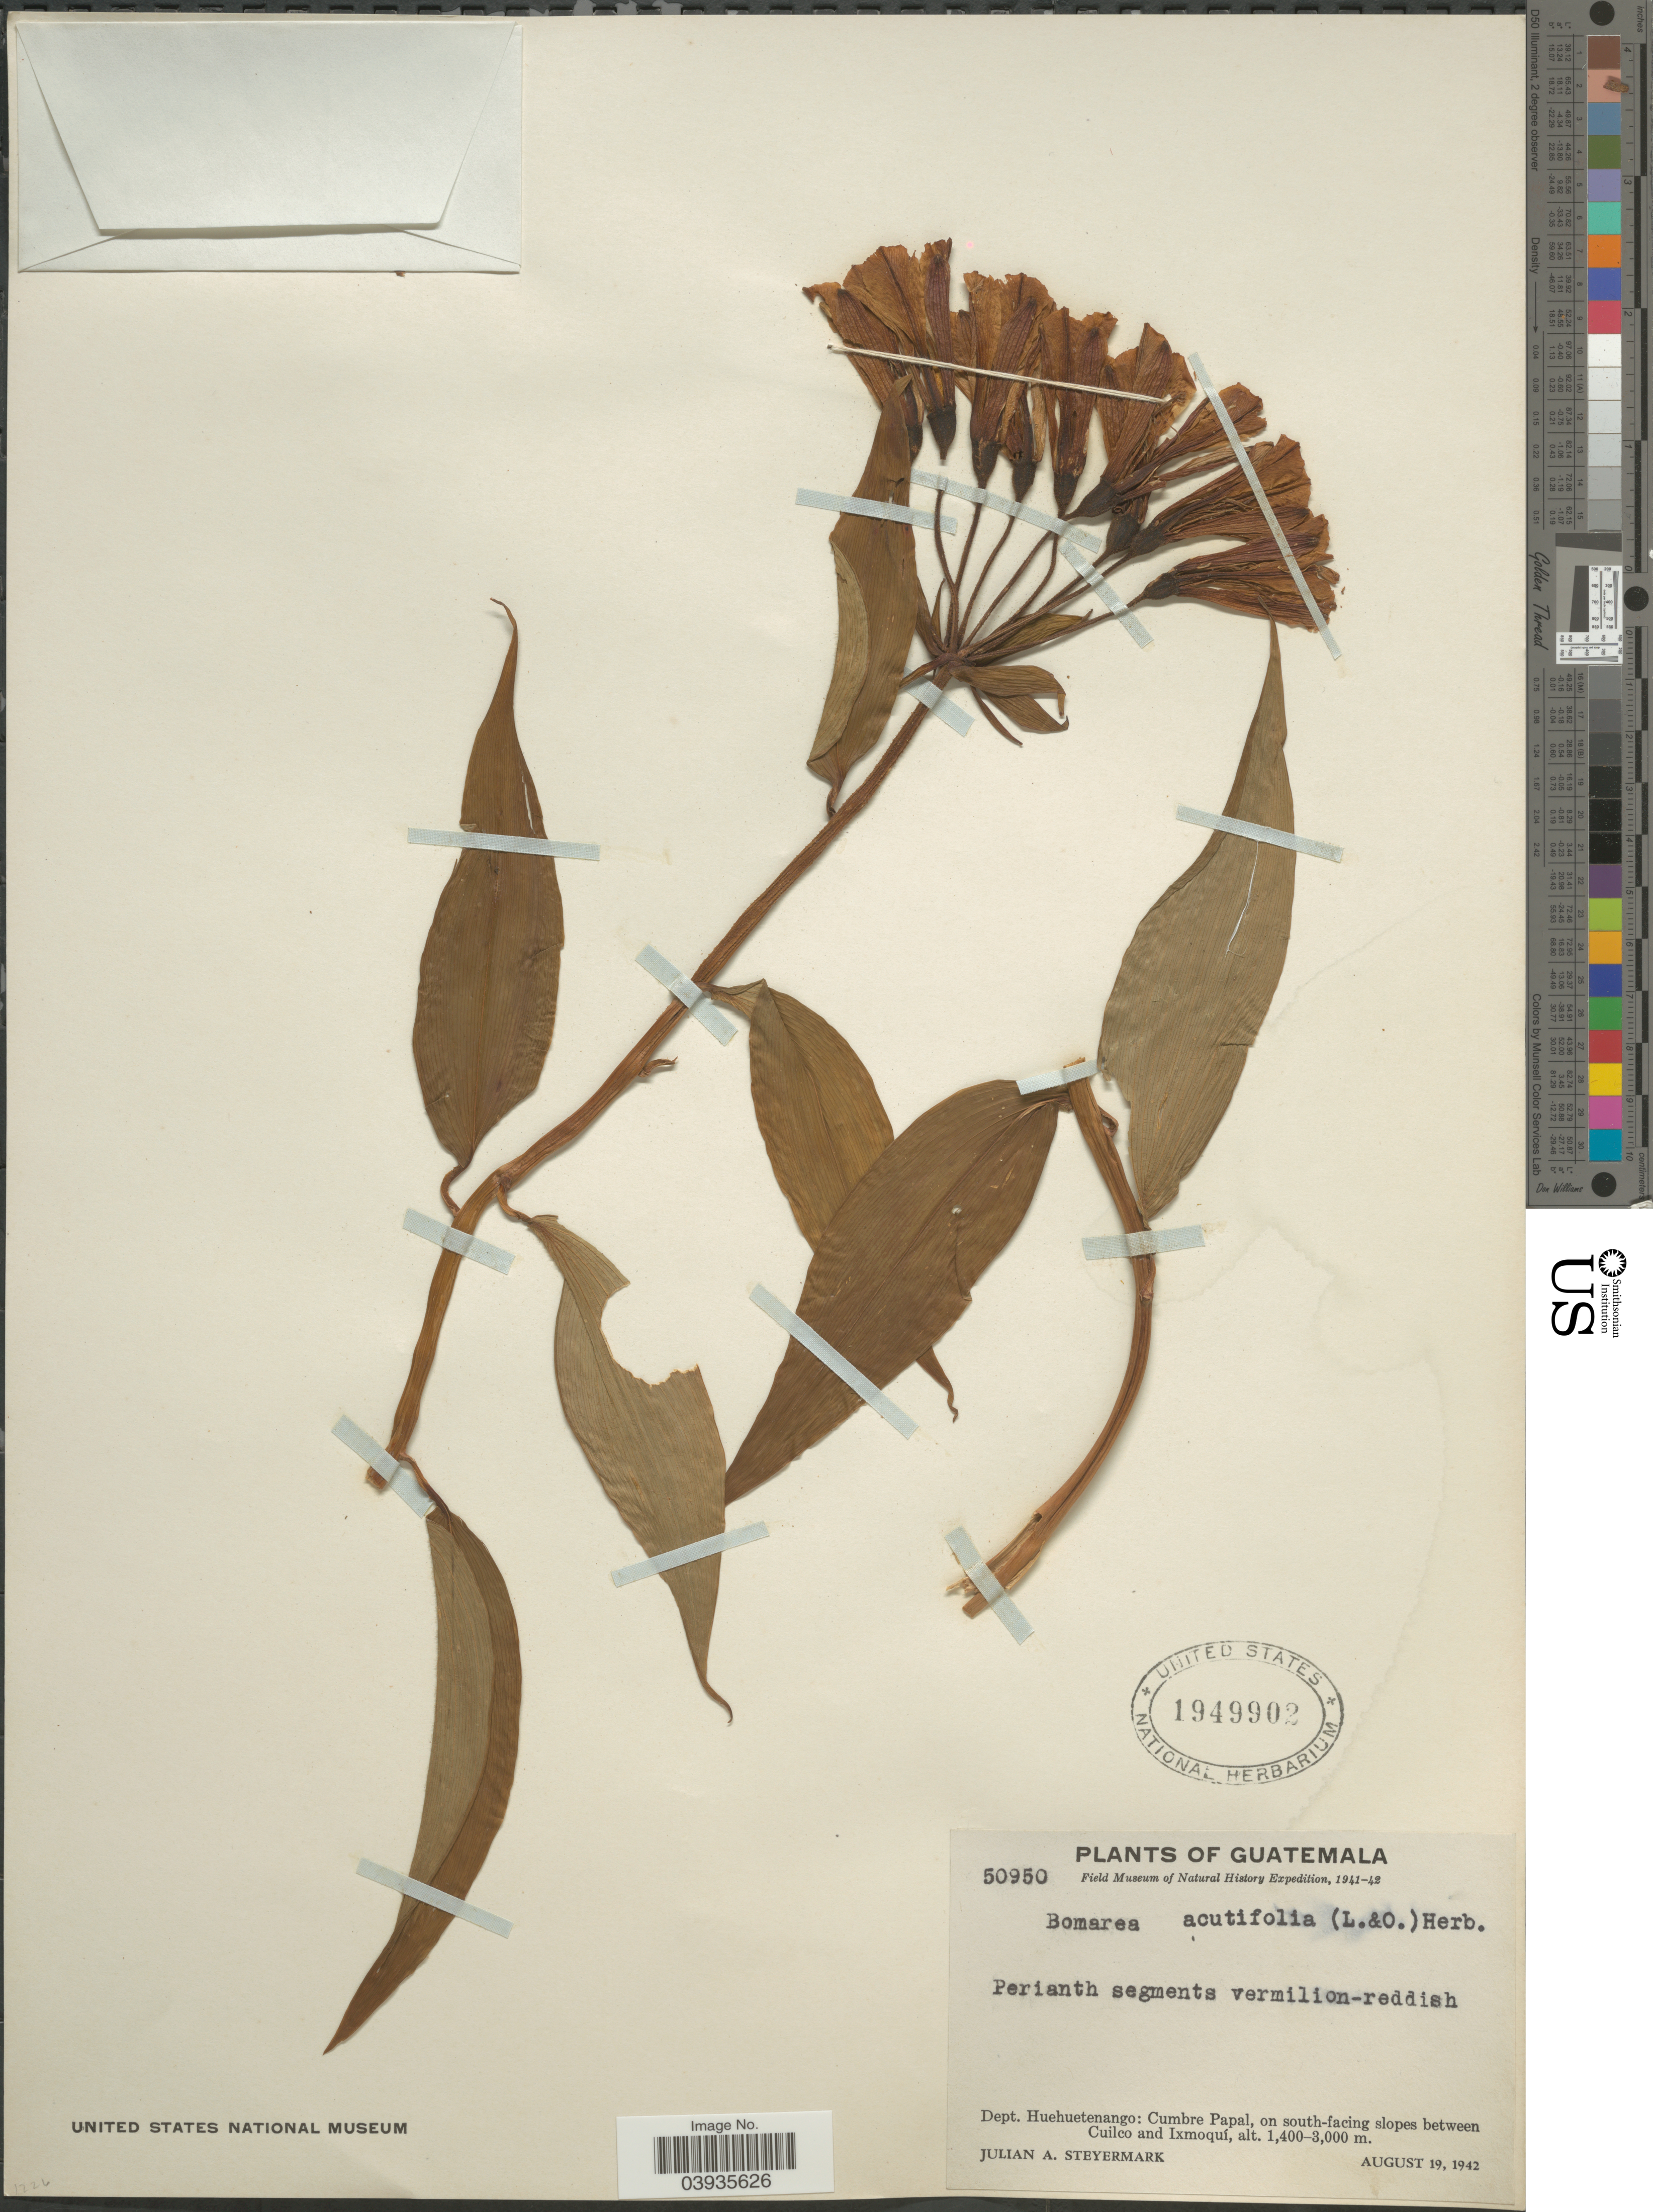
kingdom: Plantae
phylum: Tracheophyta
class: Liliopsida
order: Liliales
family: Alstroemeriaceae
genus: Bomarea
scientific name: Bomarea acutifolia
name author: (Link & Otto) Herb.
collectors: J. Steyermark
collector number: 50950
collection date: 1942-08-19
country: Guatemala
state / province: Huehuetenango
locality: Dept. Huehuetenango: Cumbre Papal, on south-facing slopes between Cuilco and Ixmoquí.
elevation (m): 1400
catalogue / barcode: US 1949902